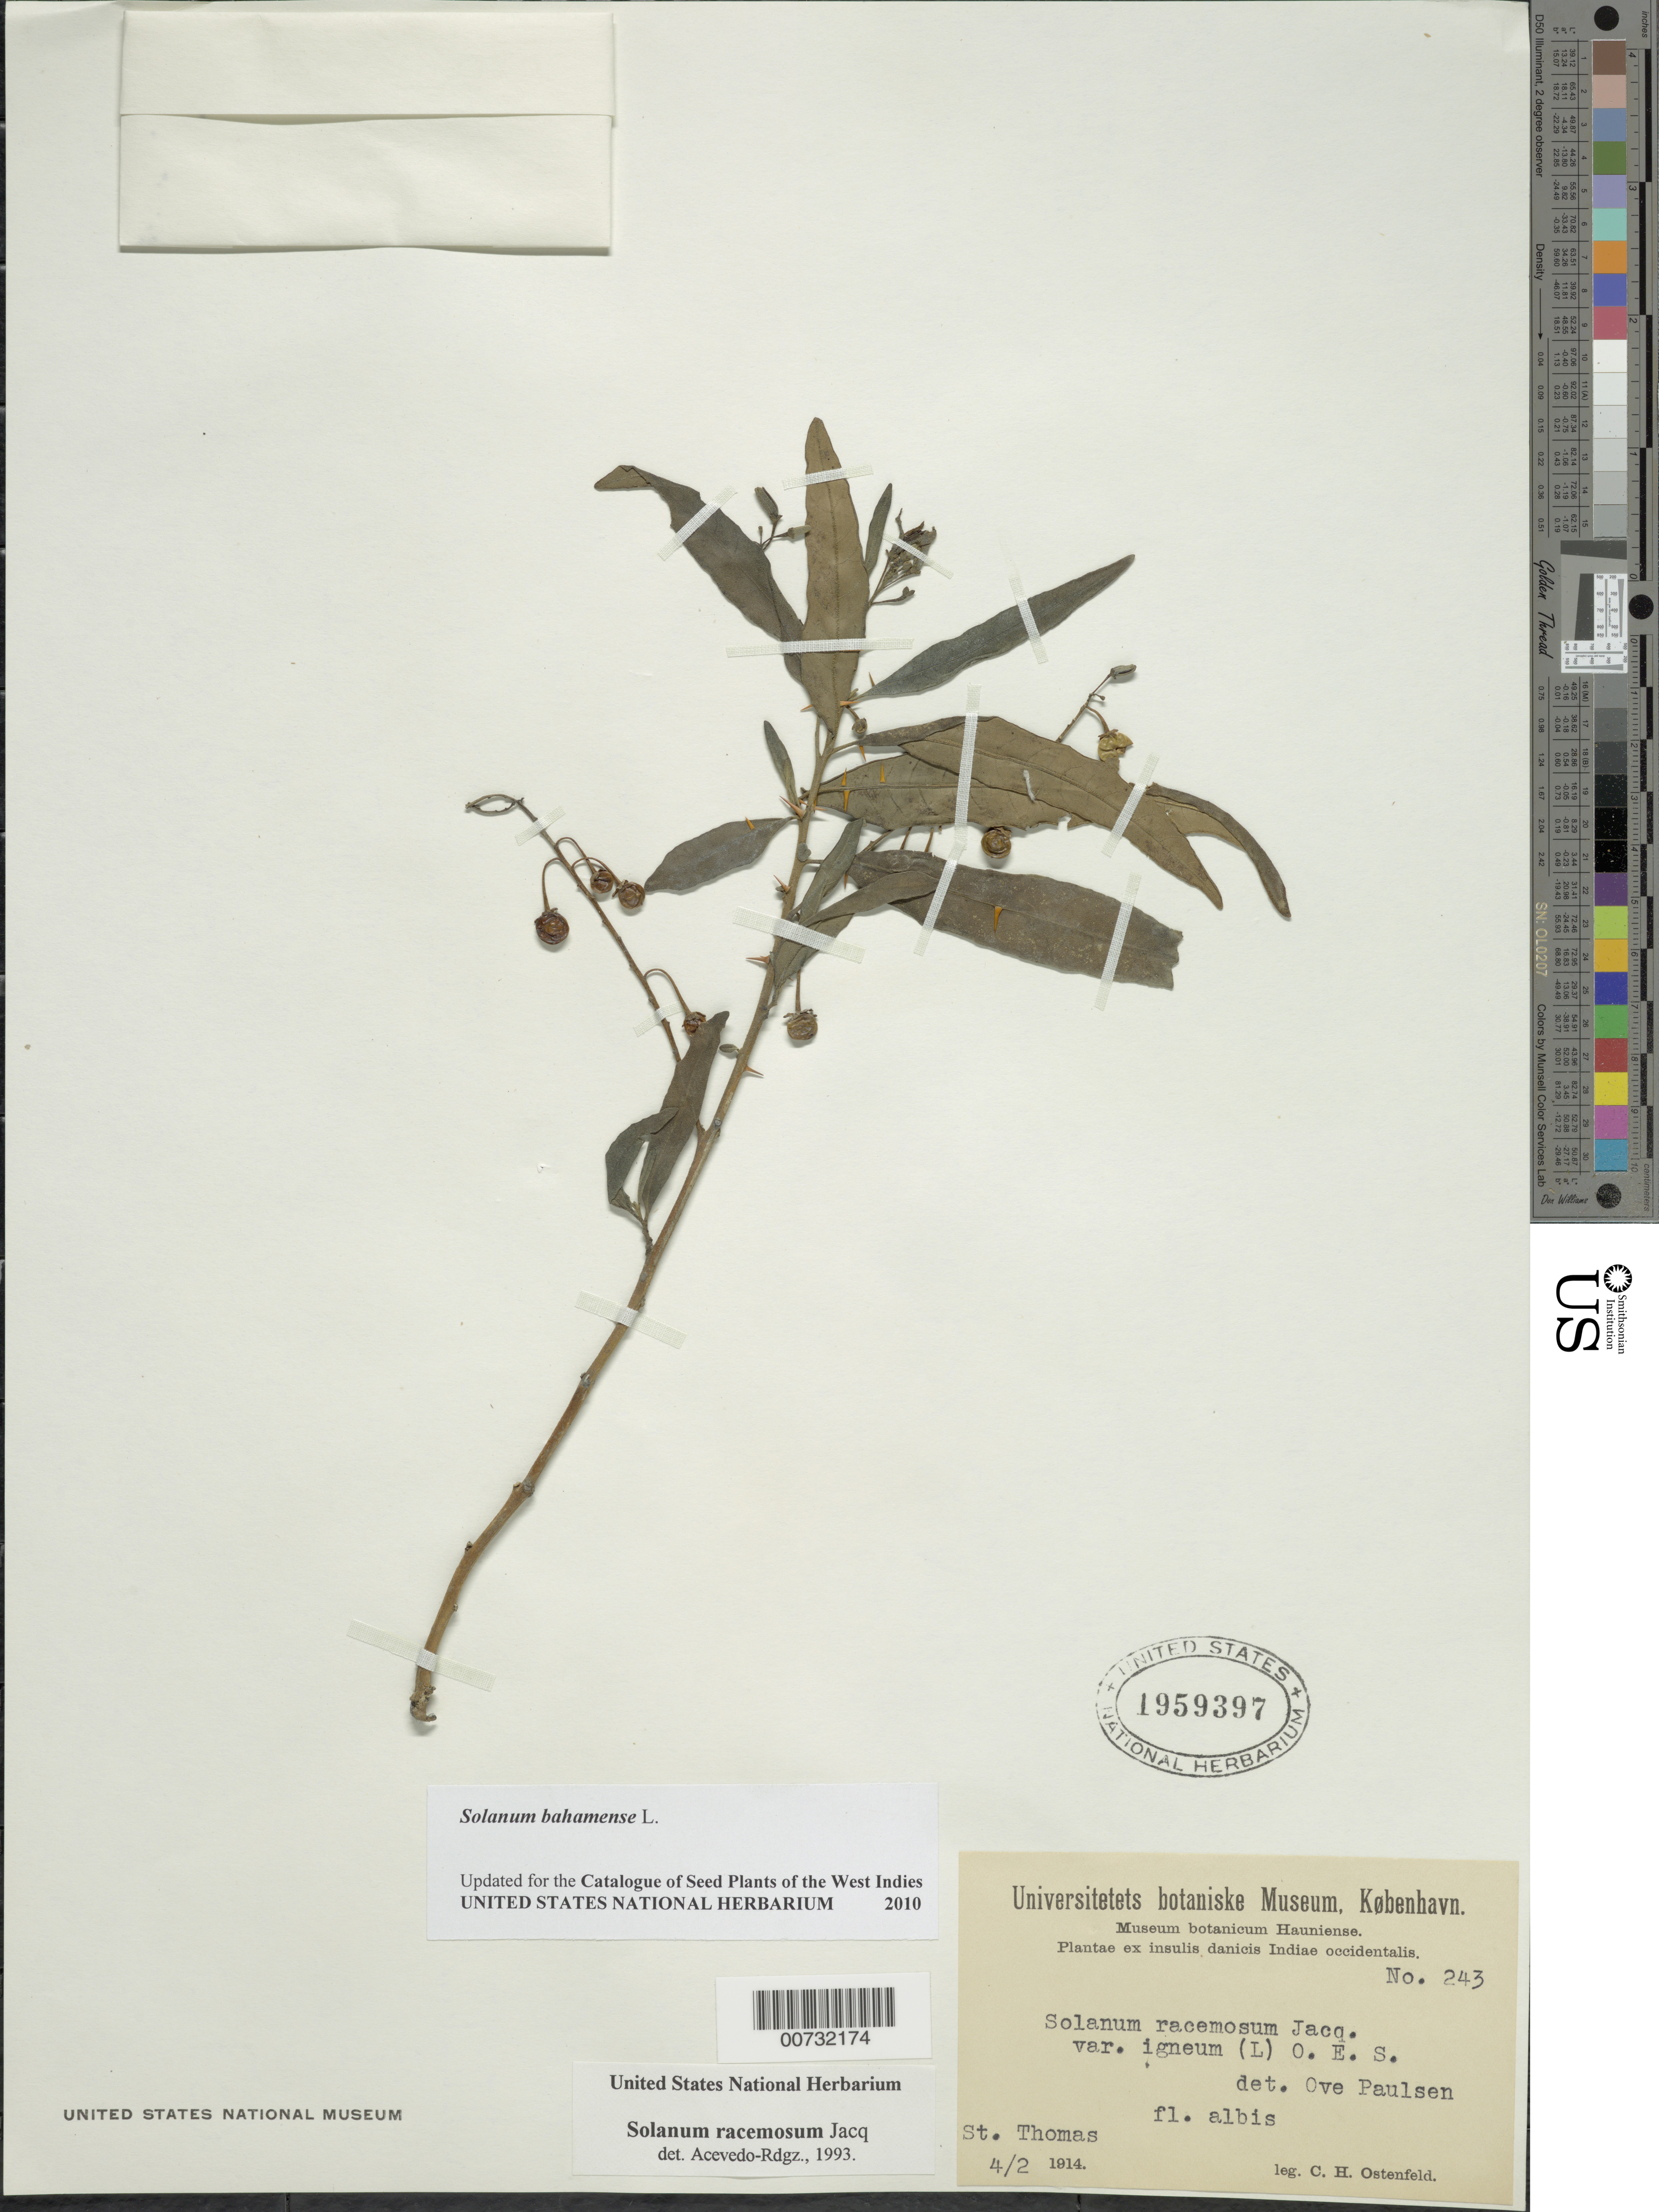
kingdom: Plantae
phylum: Tracheophyta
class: Magnoliopsida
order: Solanales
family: Solanaceae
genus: Solanum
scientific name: Solanum bahamense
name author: L.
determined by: Acevedo-Rodríguez, P., (BOT), Smithsonian Institution - National Museum of Natural History (UNITED STATES)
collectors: C. Ostenfeld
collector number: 243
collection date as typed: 04 Feb 1914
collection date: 1914-02-04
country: U.S. Virgin Islands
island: St. Thomas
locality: St. Thomas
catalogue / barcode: US 1959397